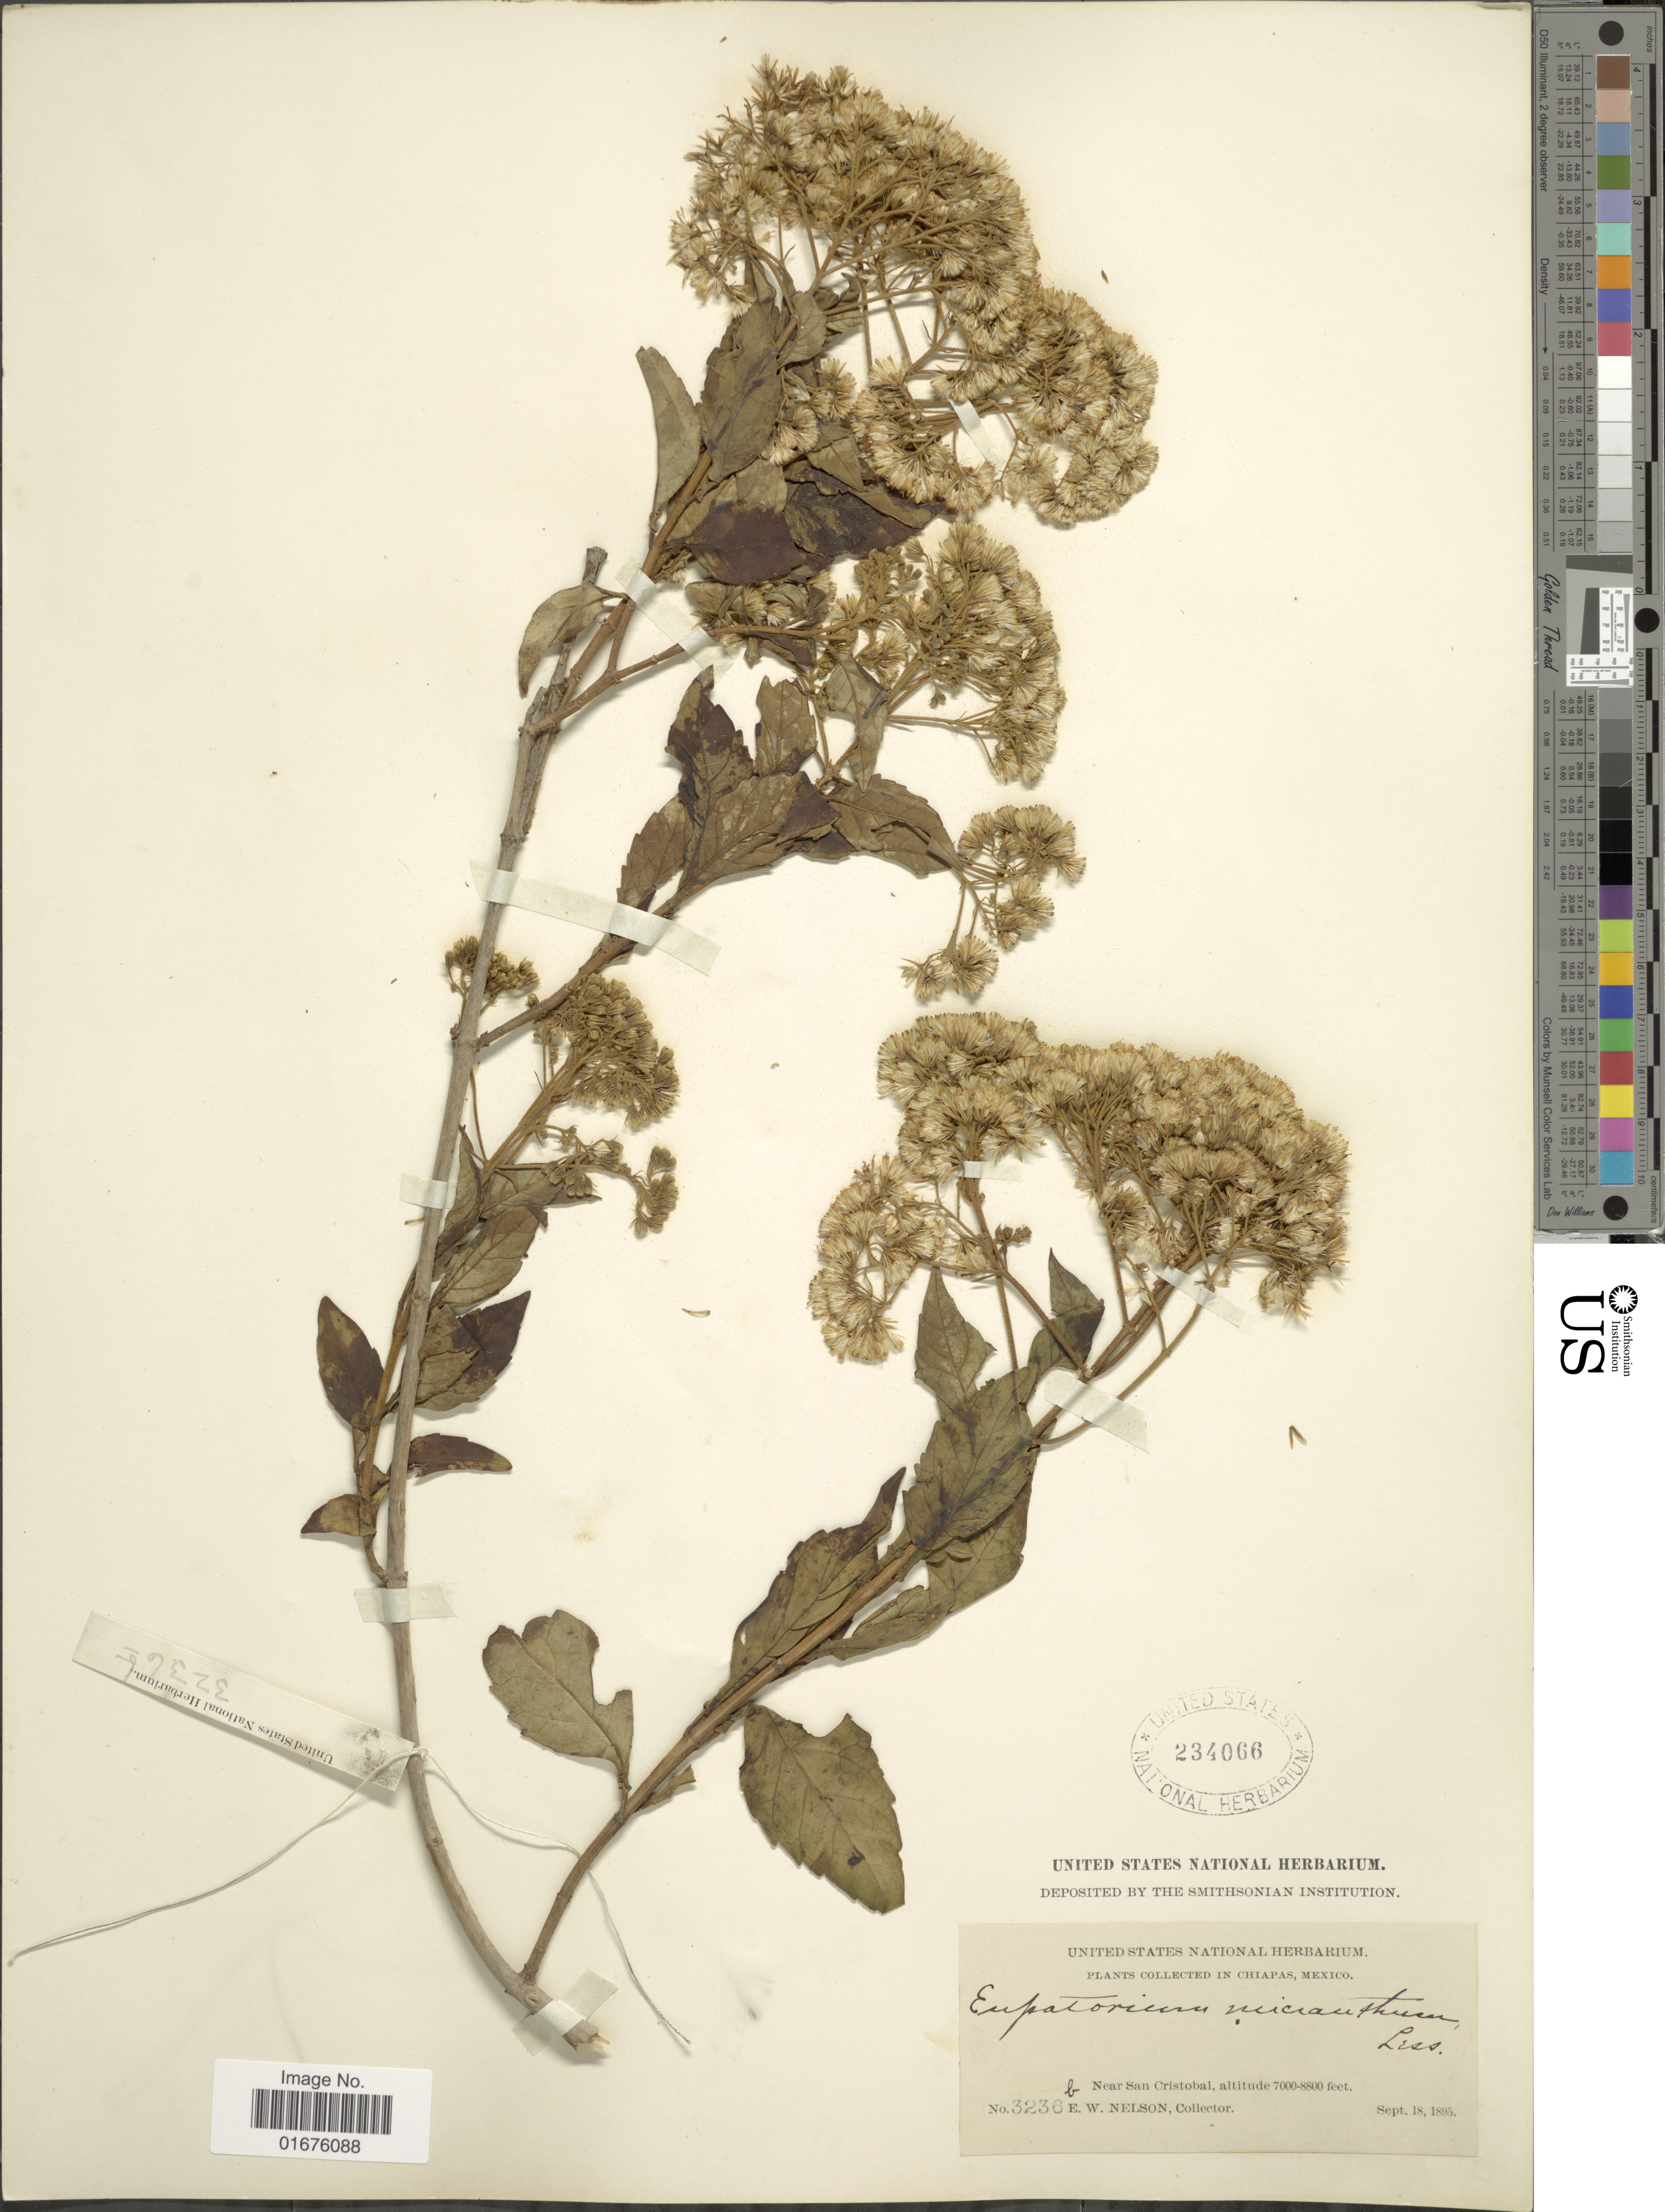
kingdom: Plantae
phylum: Tracheophyta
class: Magnoliopsida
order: Asterales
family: Asteraceae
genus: Ageratina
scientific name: Ageratina ligustrina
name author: (DC.) R.M. King & H. Rob.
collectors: E. W. Nelson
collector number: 3236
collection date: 1895-09-18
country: Mexico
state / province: Chiapas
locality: Near San Cristobal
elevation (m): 2134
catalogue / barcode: US 234066